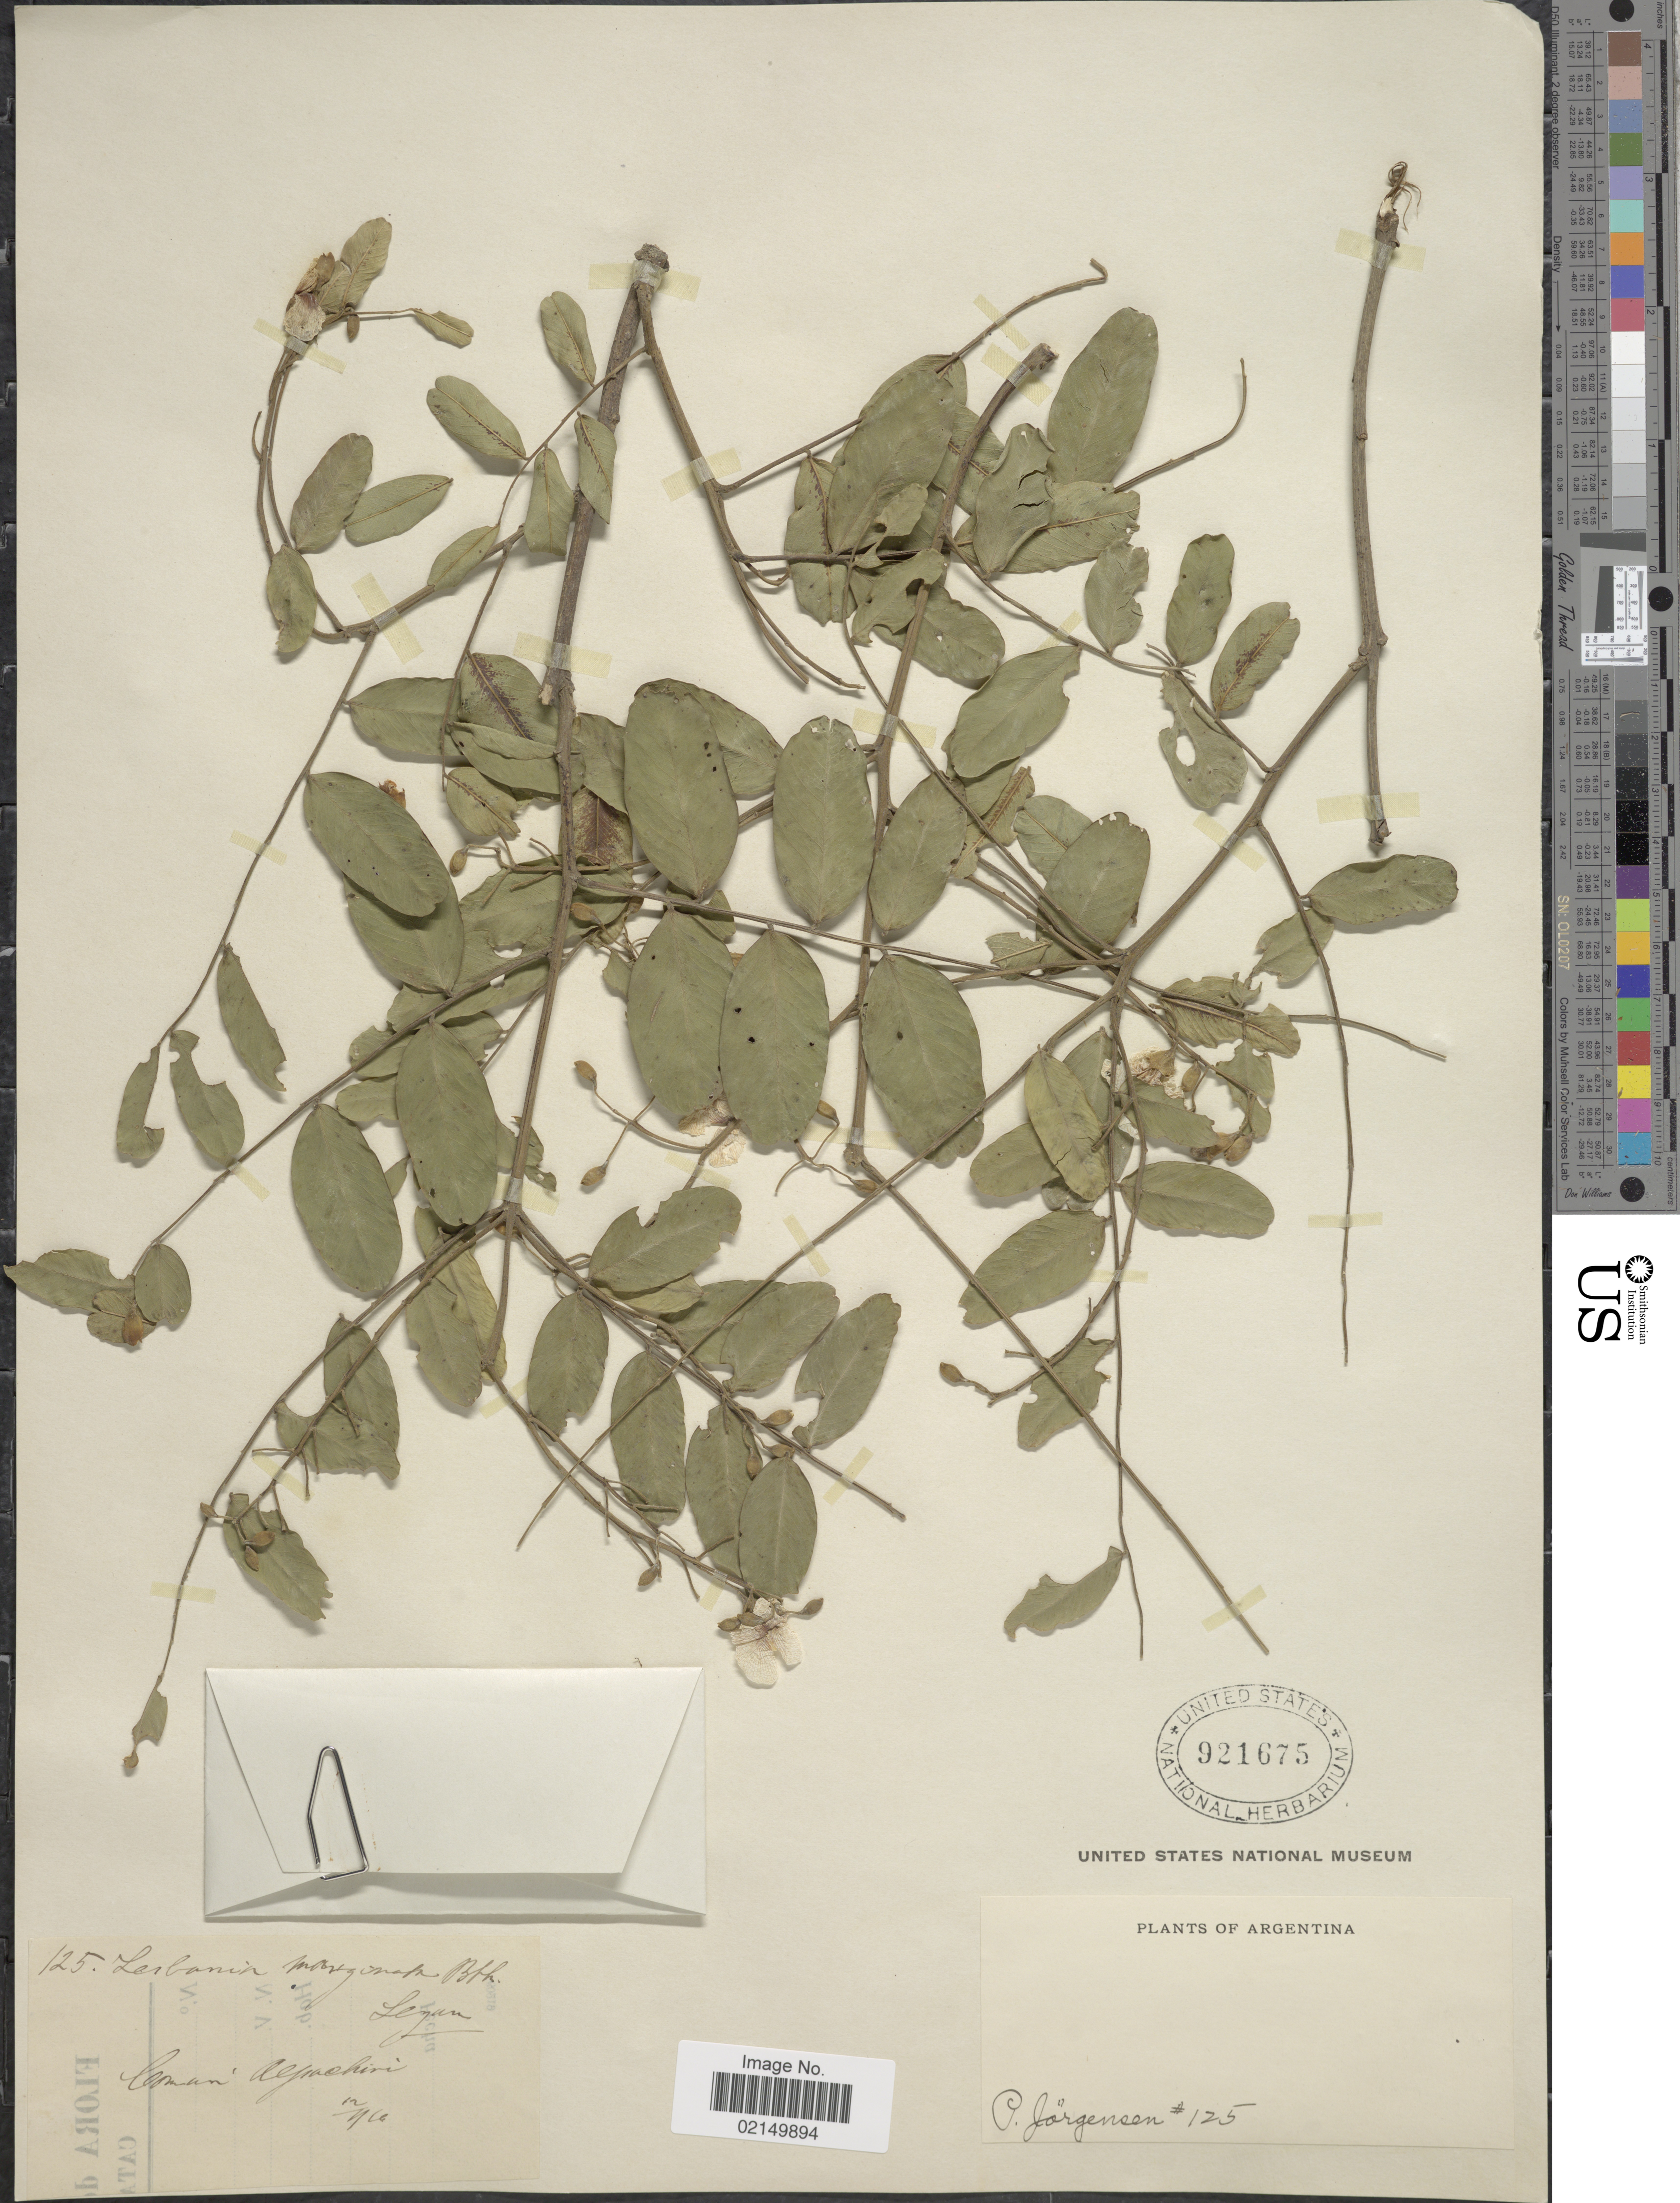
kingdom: Plantae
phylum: Tracheophyta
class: Magnoliopsida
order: Fabales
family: Fabaceae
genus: Tipuana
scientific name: Tipuana tipu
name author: (Benth.) Kuntze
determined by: Strong, Mark T., (BOT), Smithsonian Institution - National Museum of Natural History (UNITED STATES)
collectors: P. Jörgensen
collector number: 125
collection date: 1910-12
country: Argentina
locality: Comun Alpachiri.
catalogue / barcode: US 921675